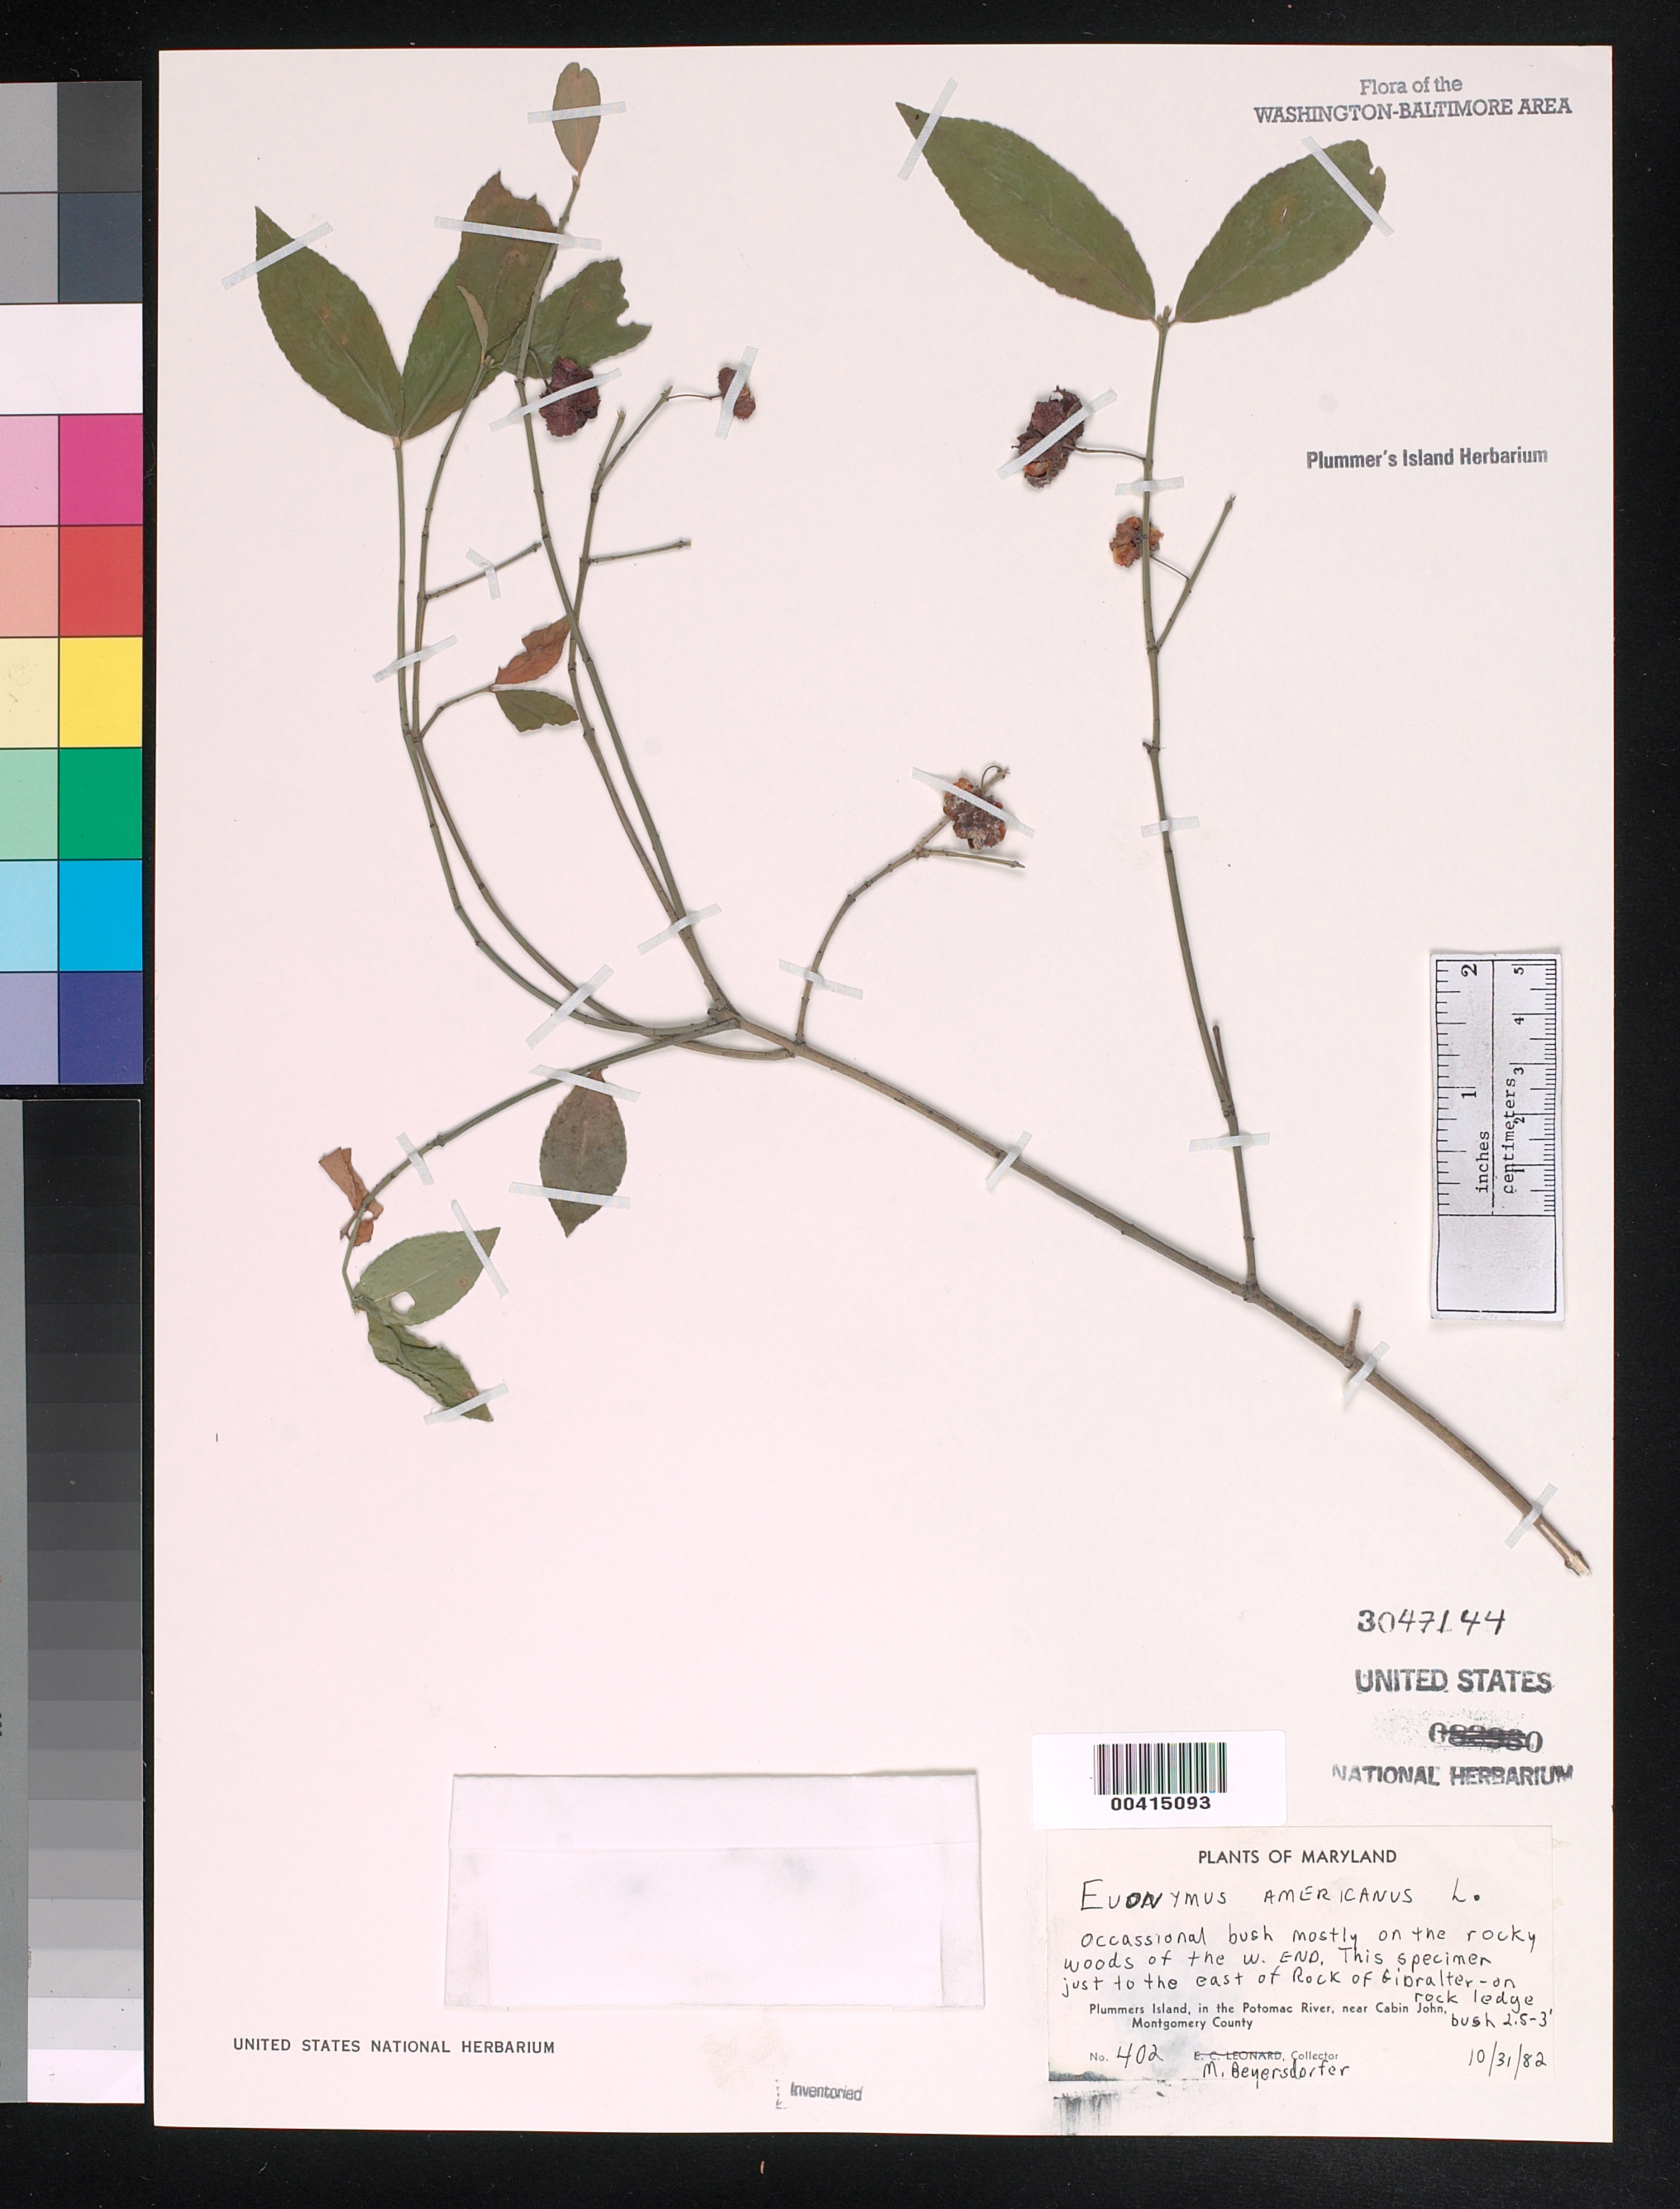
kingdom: Plantae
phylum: Tracheophyta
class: Magnoliopsida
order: Celastrales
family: Celastraceae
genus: Euonymus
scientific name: Euonymus americanus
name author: L.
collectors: M. Beyersdorfer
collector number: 402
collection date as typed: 31 Oct 1982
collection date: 1982-10-31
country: United States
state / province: Maryland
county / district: Montgomery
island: Plummers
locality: Plummer's Island; just to the east of Rock of Gibraltar C. & O. Canal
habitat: On rock ledge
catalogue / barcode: US 3047144